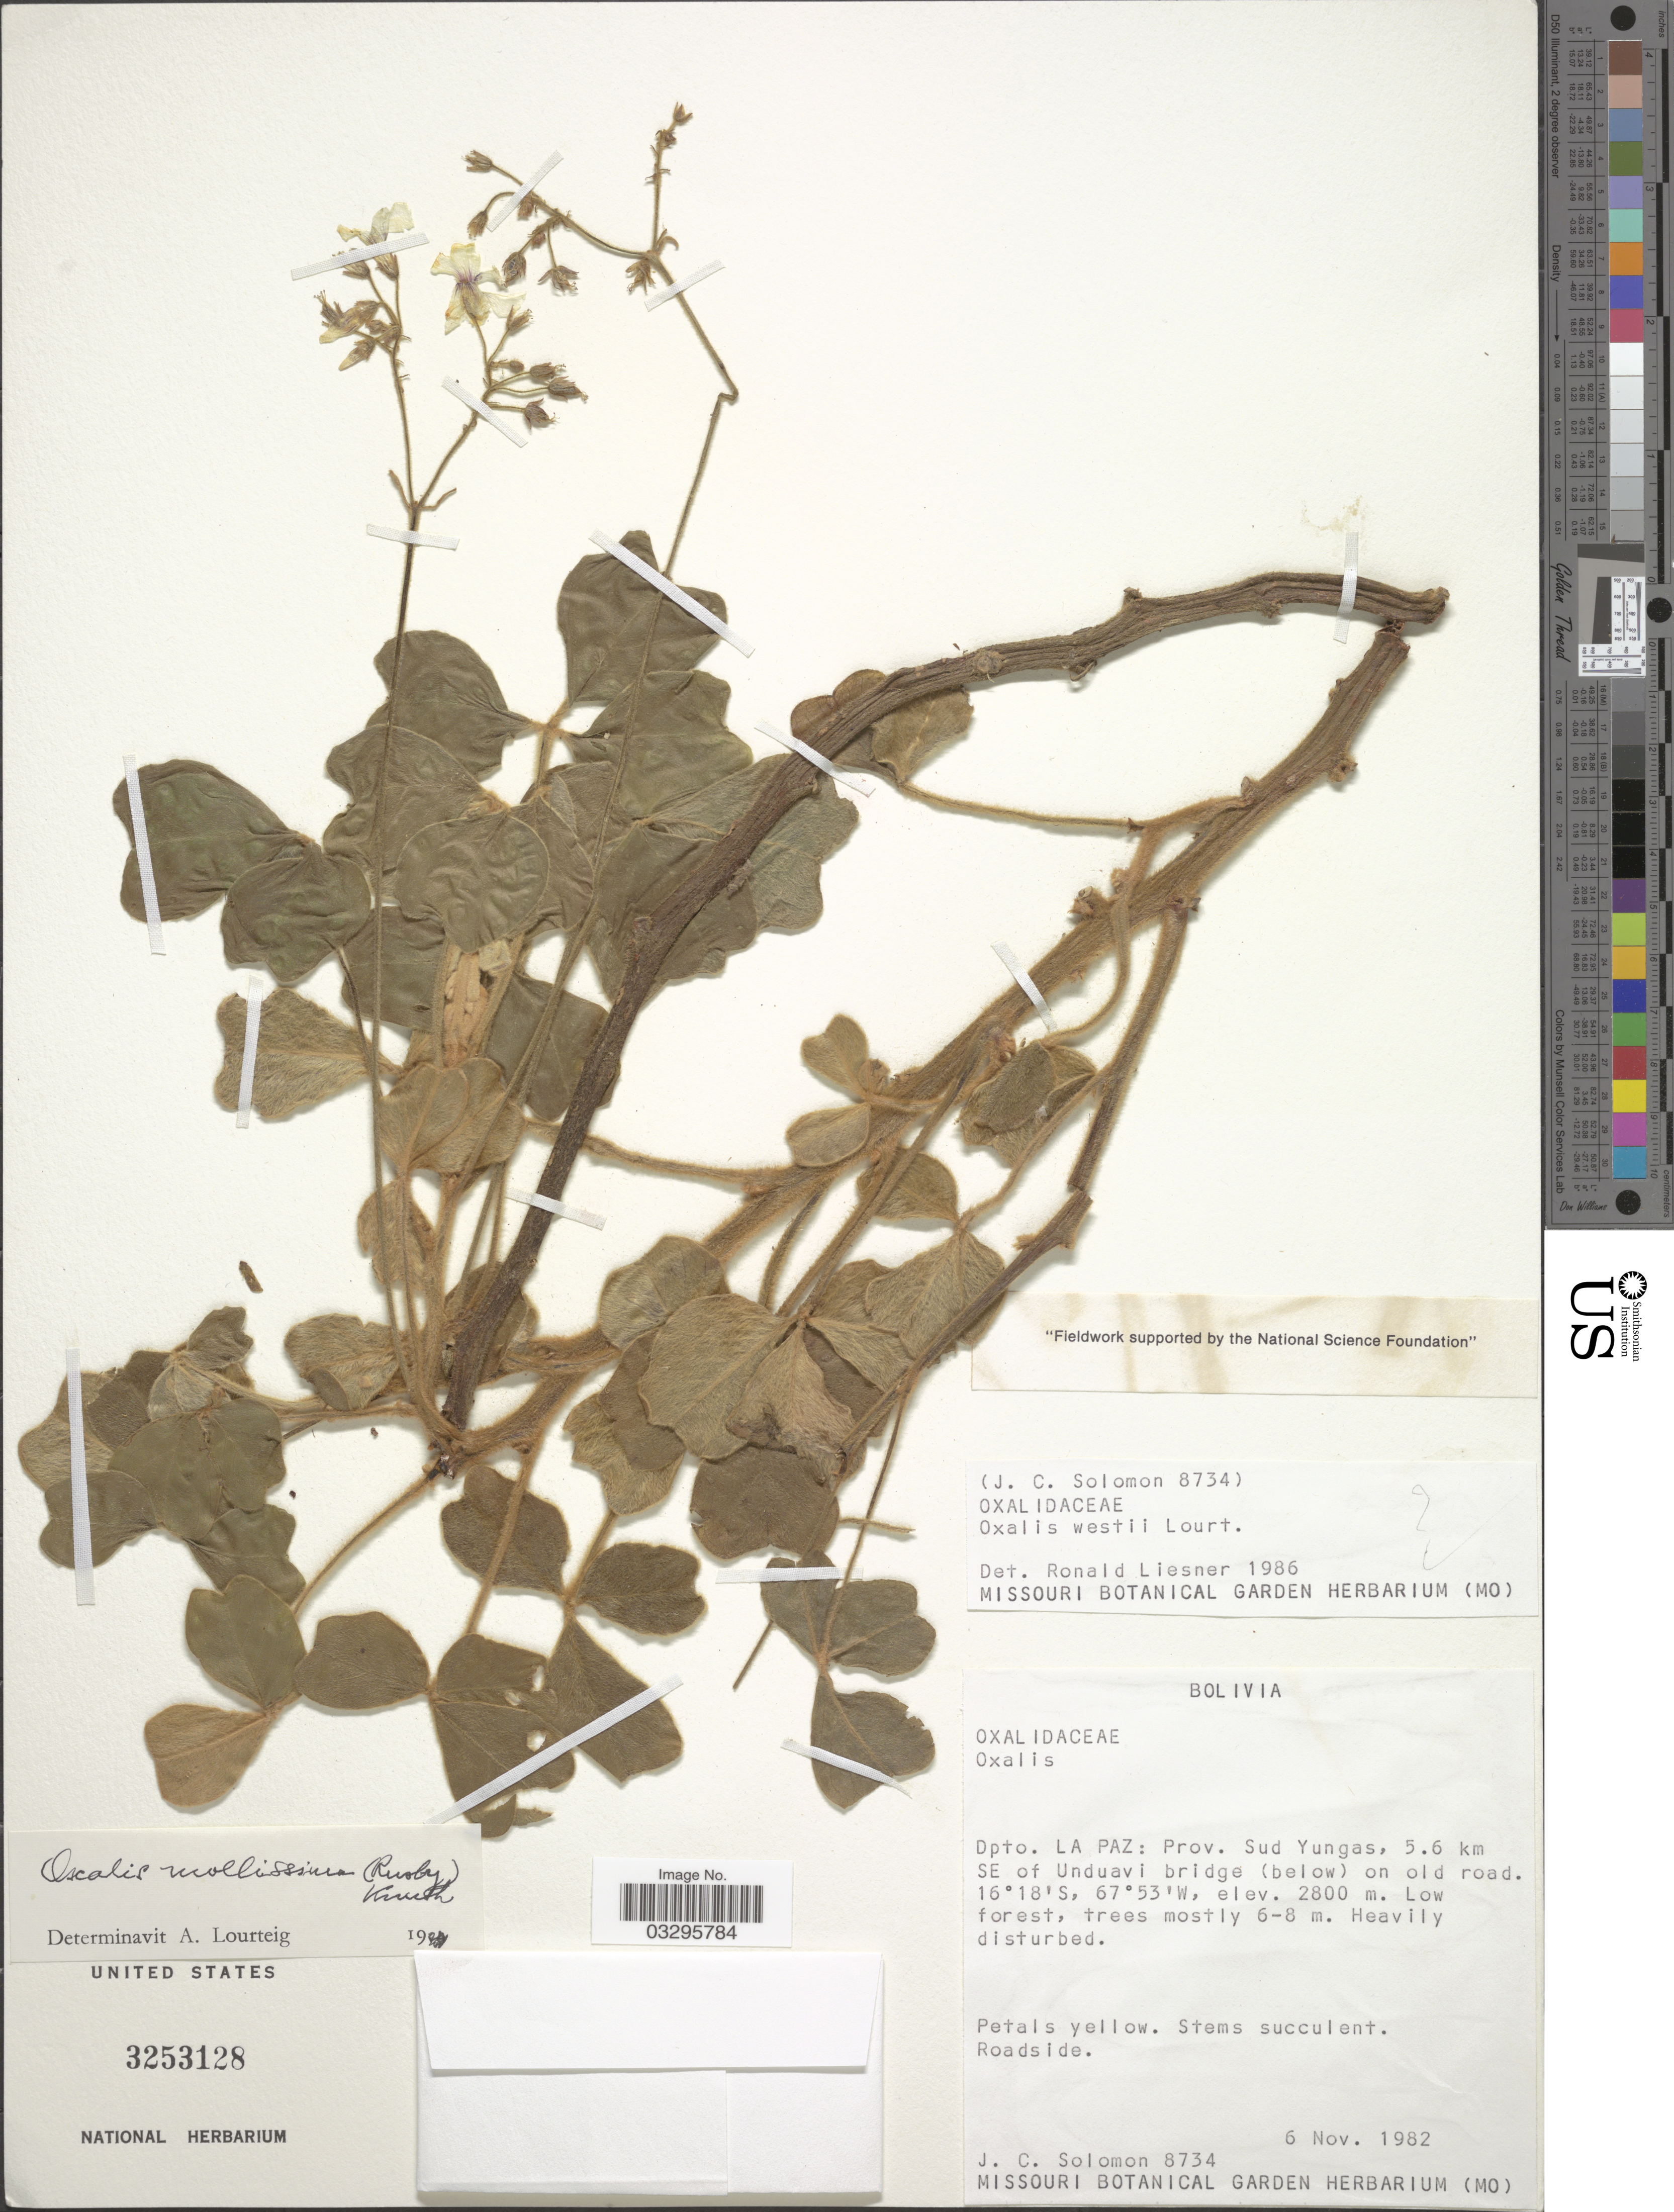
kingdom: Plantae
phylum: Tracheophyta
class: Magnoliopsida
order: Oxalidales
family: Oxalidaceae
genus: Oxalis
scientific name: Oxalis mollissima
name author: (Rusby) R. Knuth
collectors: J. C. Solomon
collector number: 8734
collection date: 1982-11-06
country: Bolivia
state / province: La Paz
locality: Dpto. La Paz: Prov. Sud Yungas, 5.6 km SE of Unduavi bridge (below) on old road.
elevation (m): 2800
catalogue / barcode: US 3253128